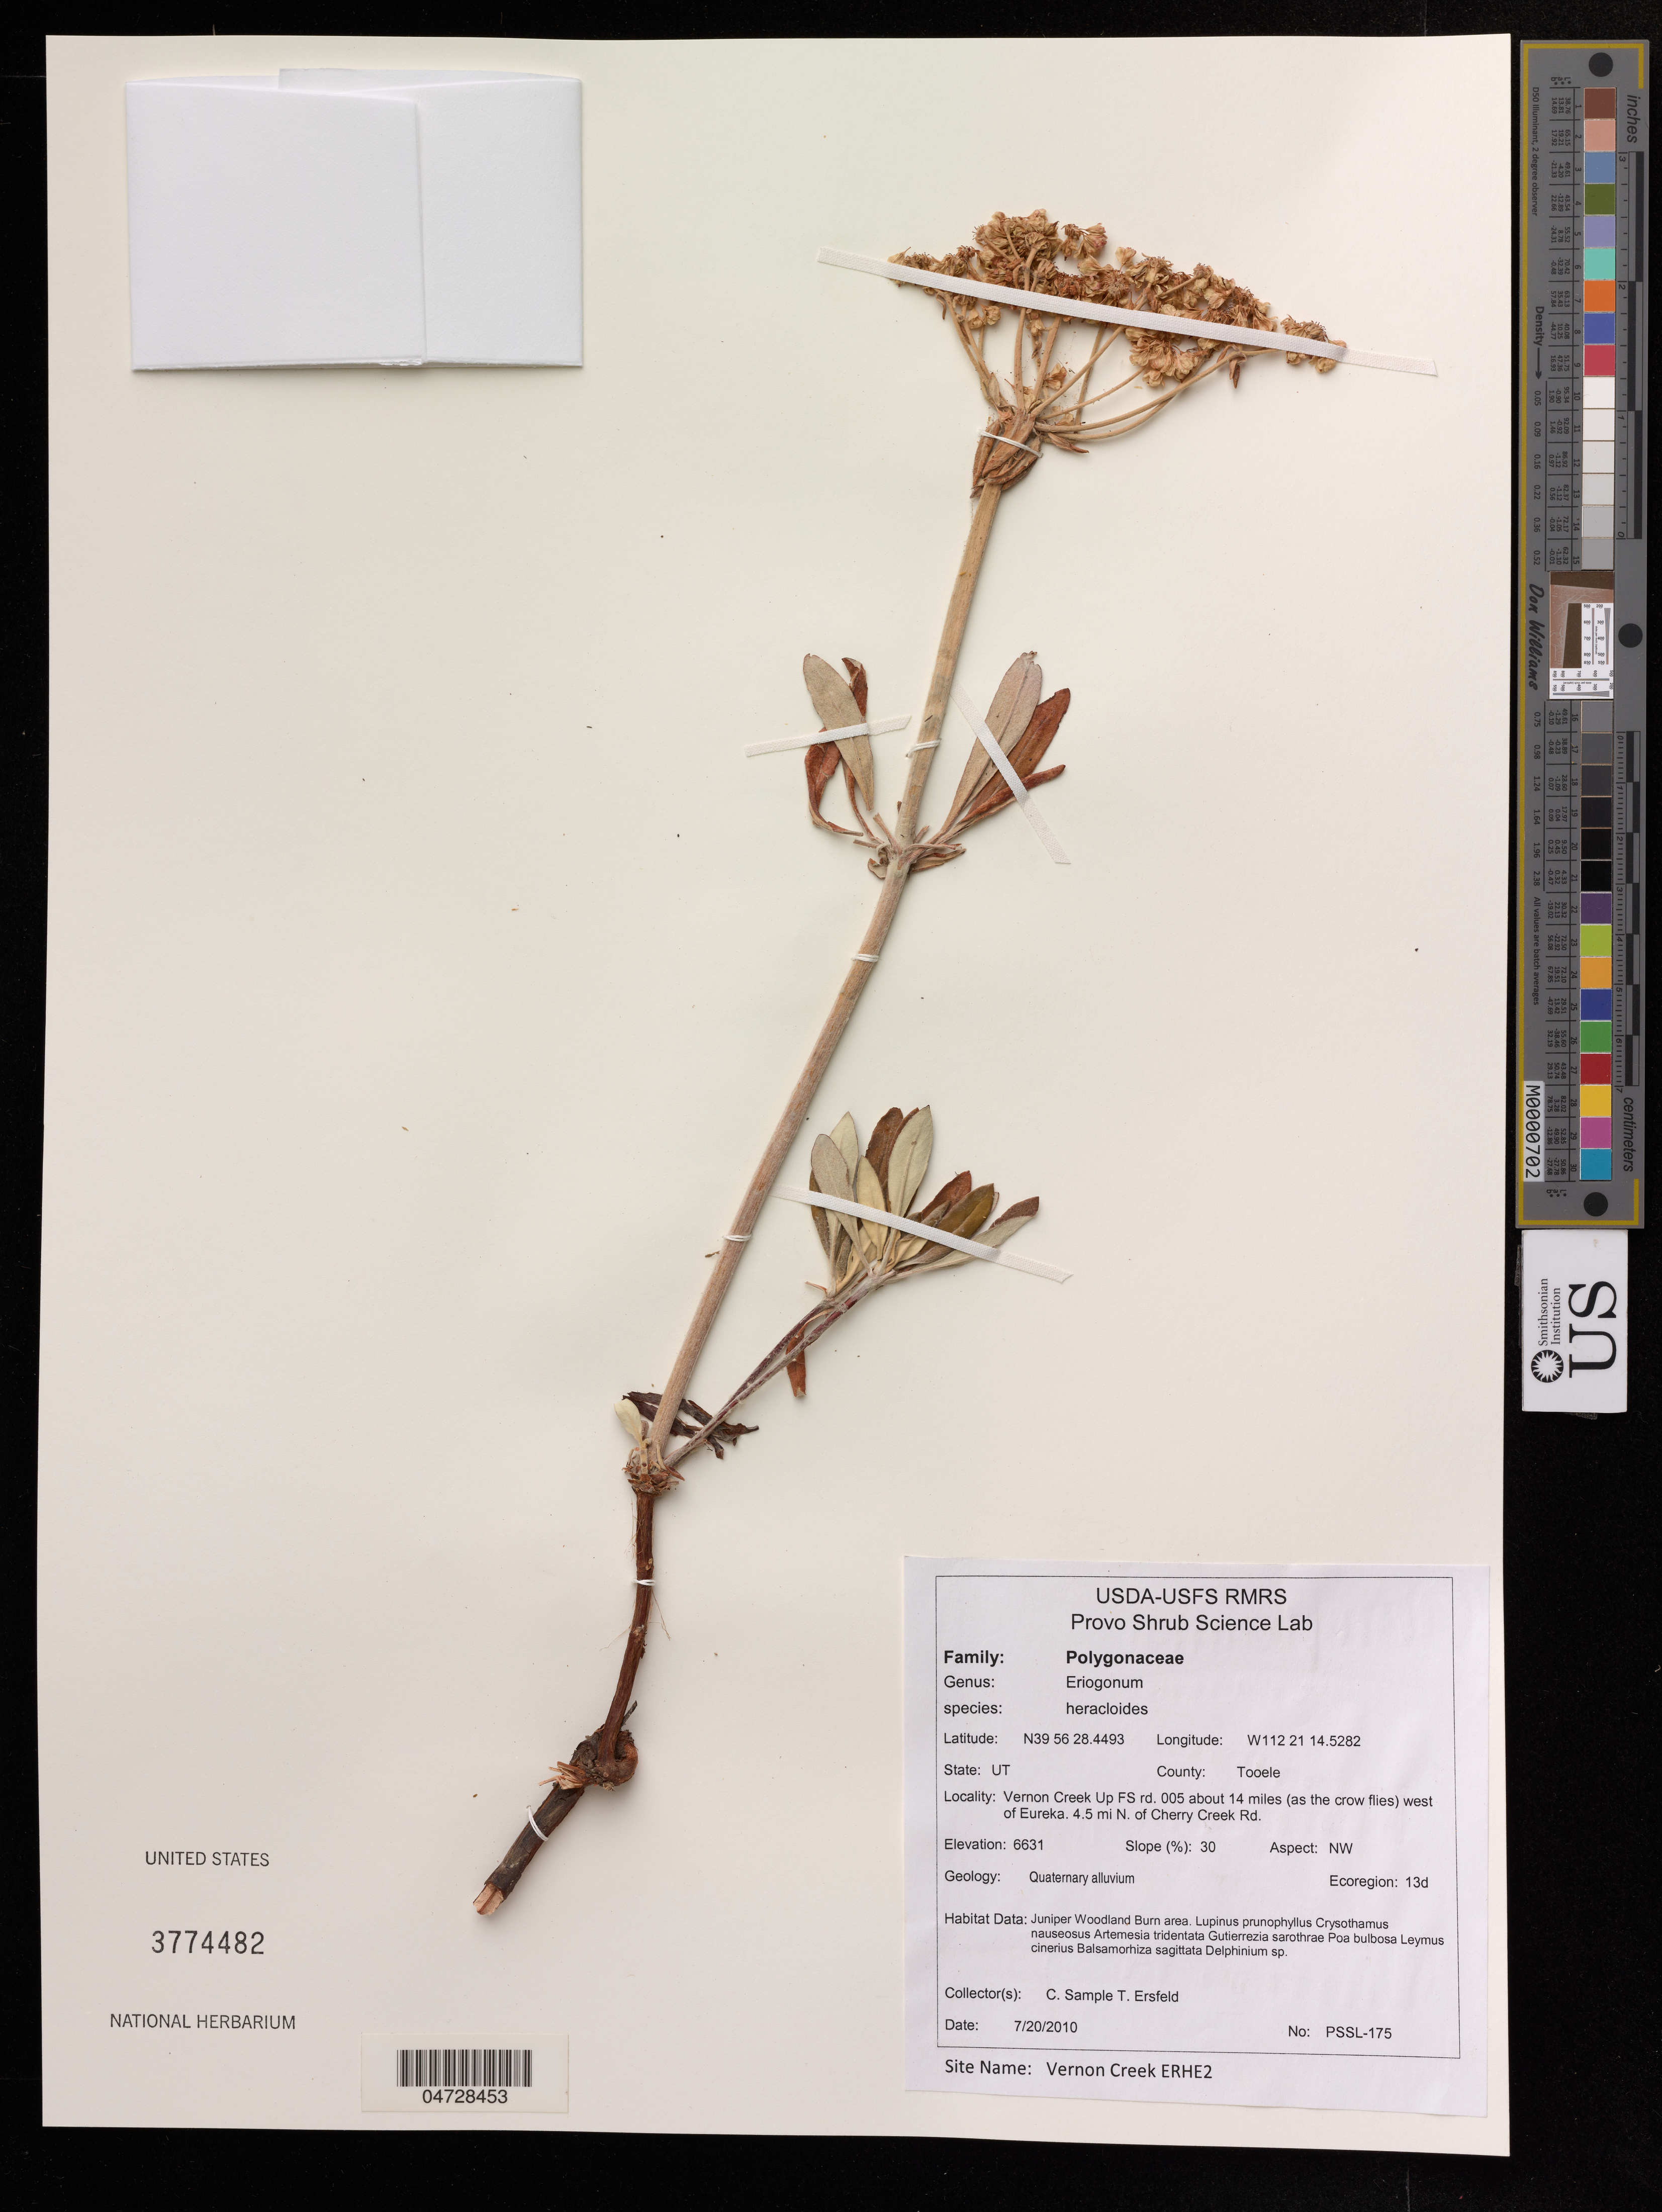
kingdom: Plantae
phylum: Tracheophyta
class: Magnoliopsida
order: Caryophyllales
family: Polygonaceae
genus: Eriogonum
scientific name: Eriogonum heracleoides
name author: Nutt.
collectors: C. Sample & T. Ersfeld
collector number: PSSL-175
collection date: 2010-07-20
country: United States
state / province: Utah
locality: Tooele, Vernon Creek Up FS rd. 005 abour 14 miles west of Eureka. 4.5 mi N. of Cherry Creek rd.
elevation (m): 2021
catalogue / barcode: US 3774482